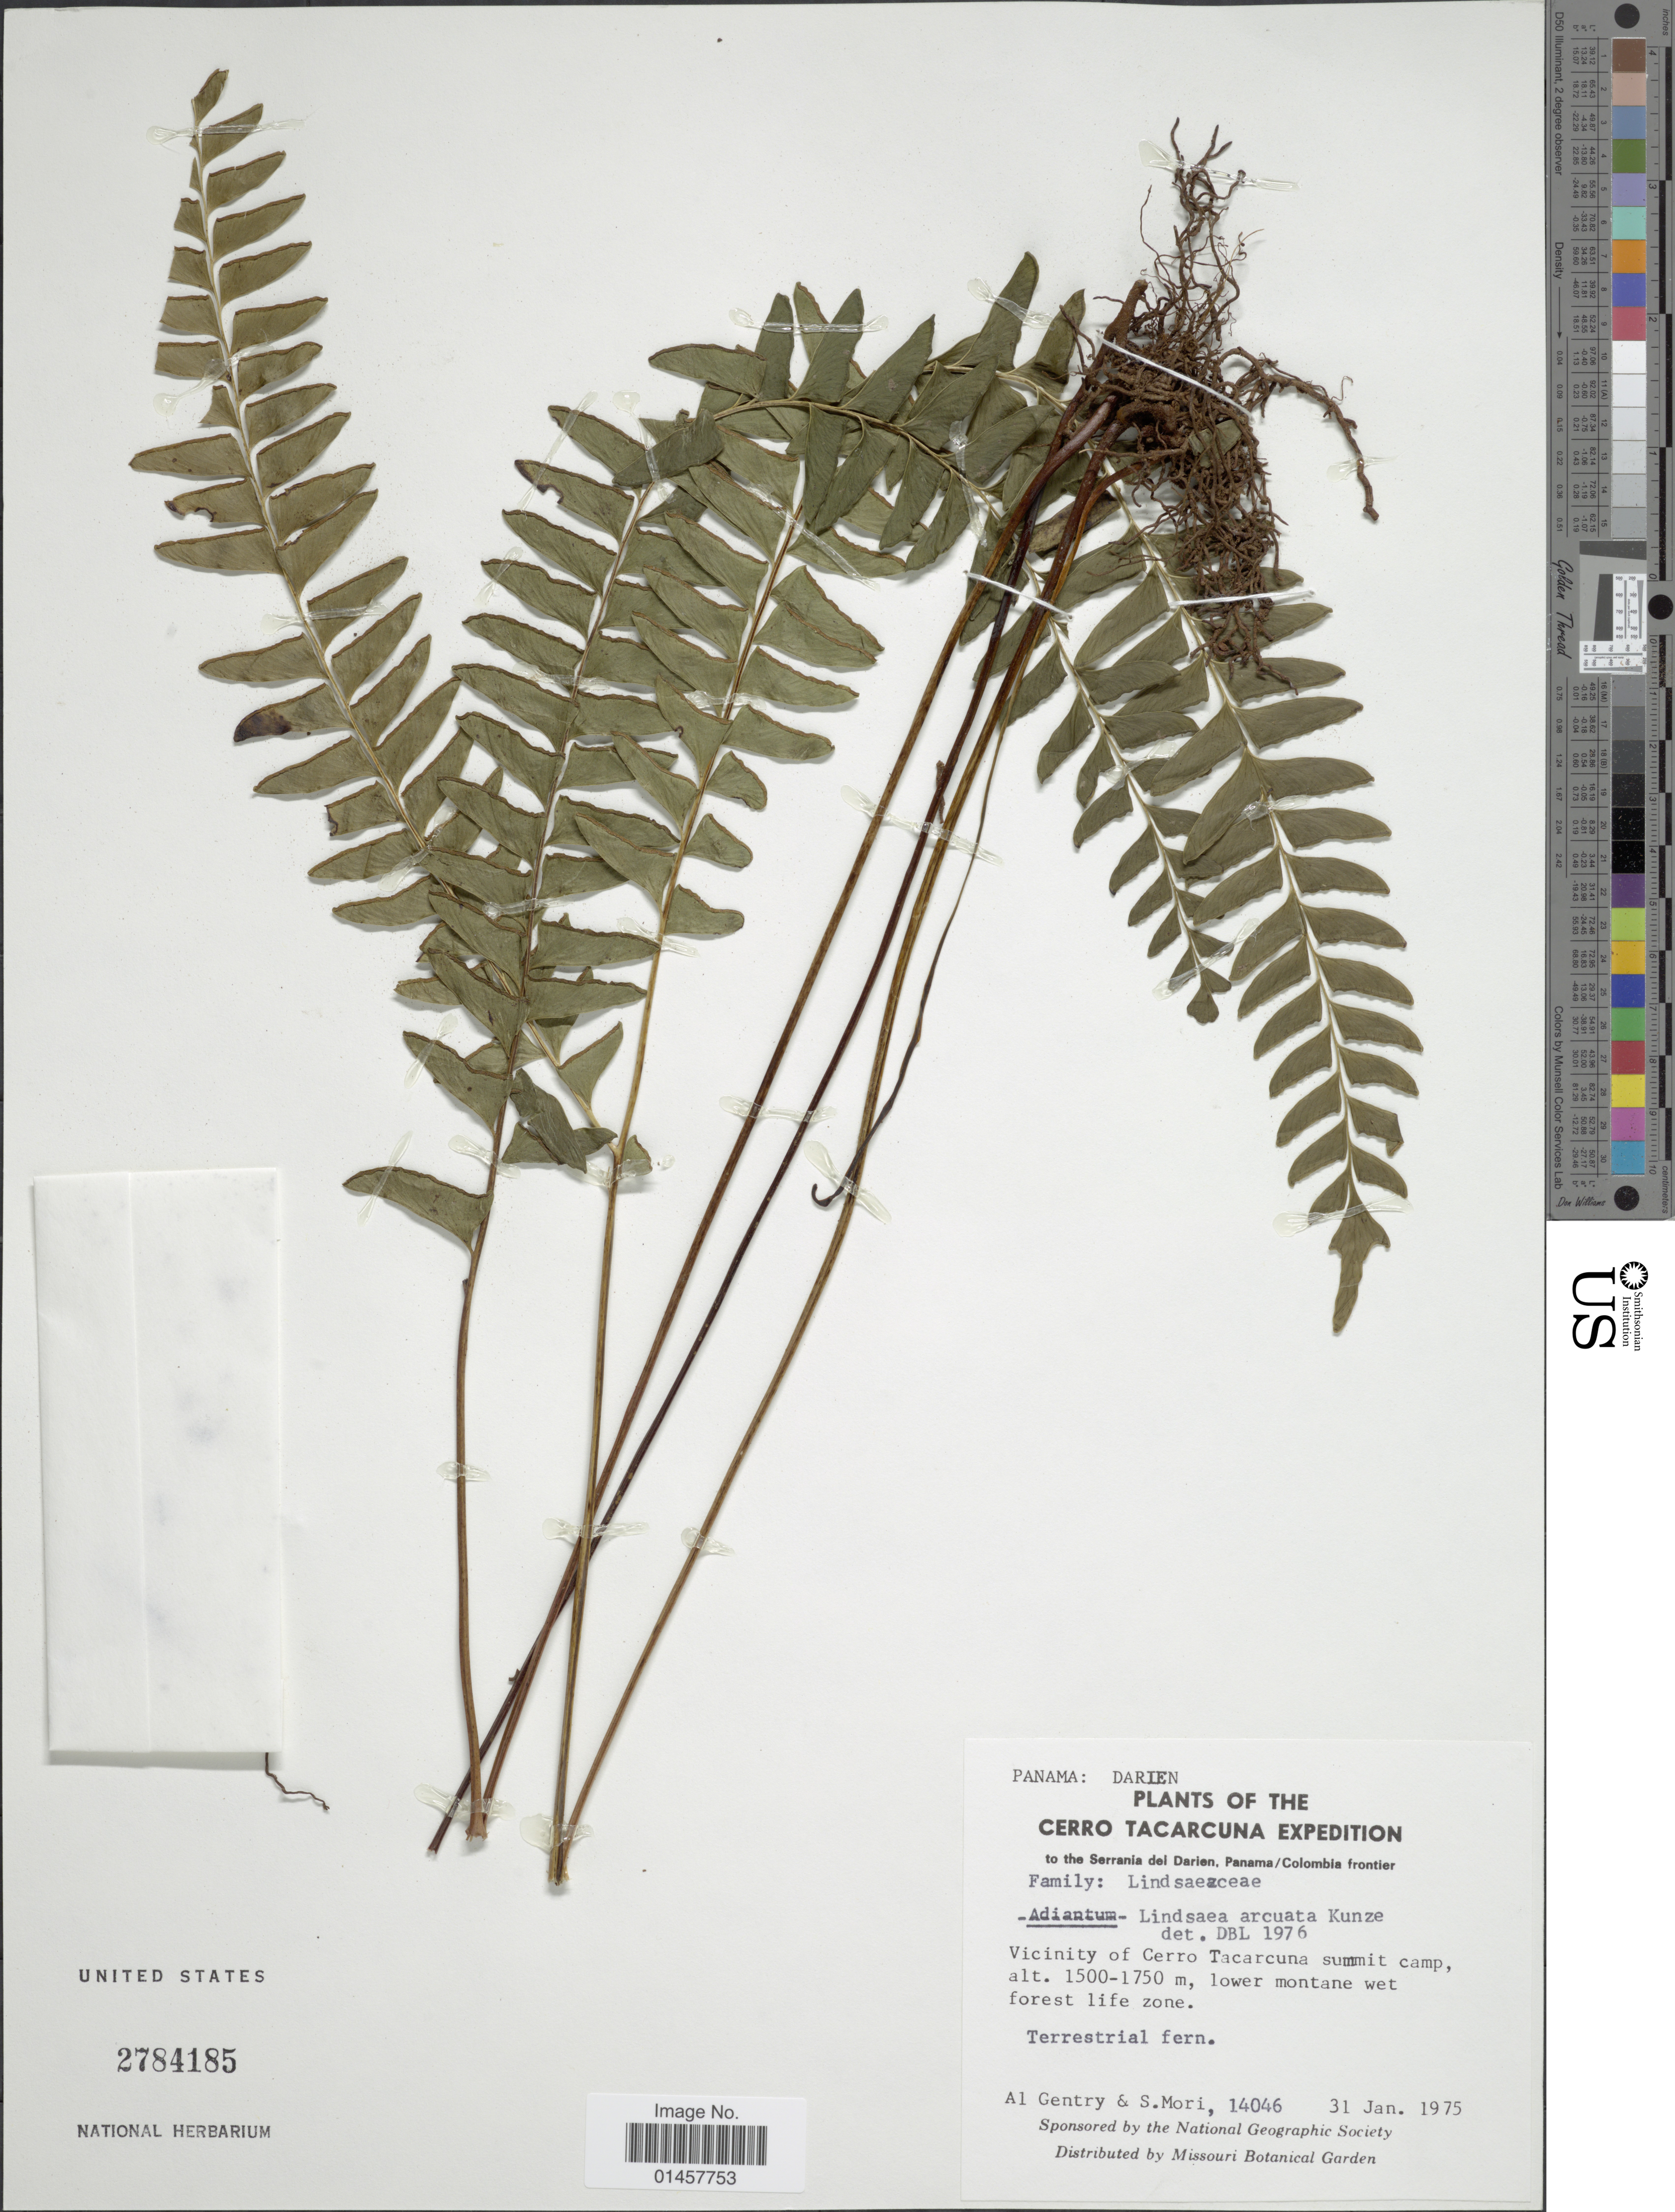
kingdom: Plantae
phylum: Tracheophyta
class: Polypodiopsida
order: Polypodiales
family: Lindsaeaceae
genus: Lindsaea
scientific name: Lindsaea arcuata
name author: Kunze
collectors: A. H. Gentry & S. Mori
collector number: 14046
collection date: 1975-01-31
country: Panama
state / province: Darién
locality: Panama: Darien, Vicinity of Cerro Tacaruna summit camp,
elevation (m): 1500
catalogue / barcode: US 2784185